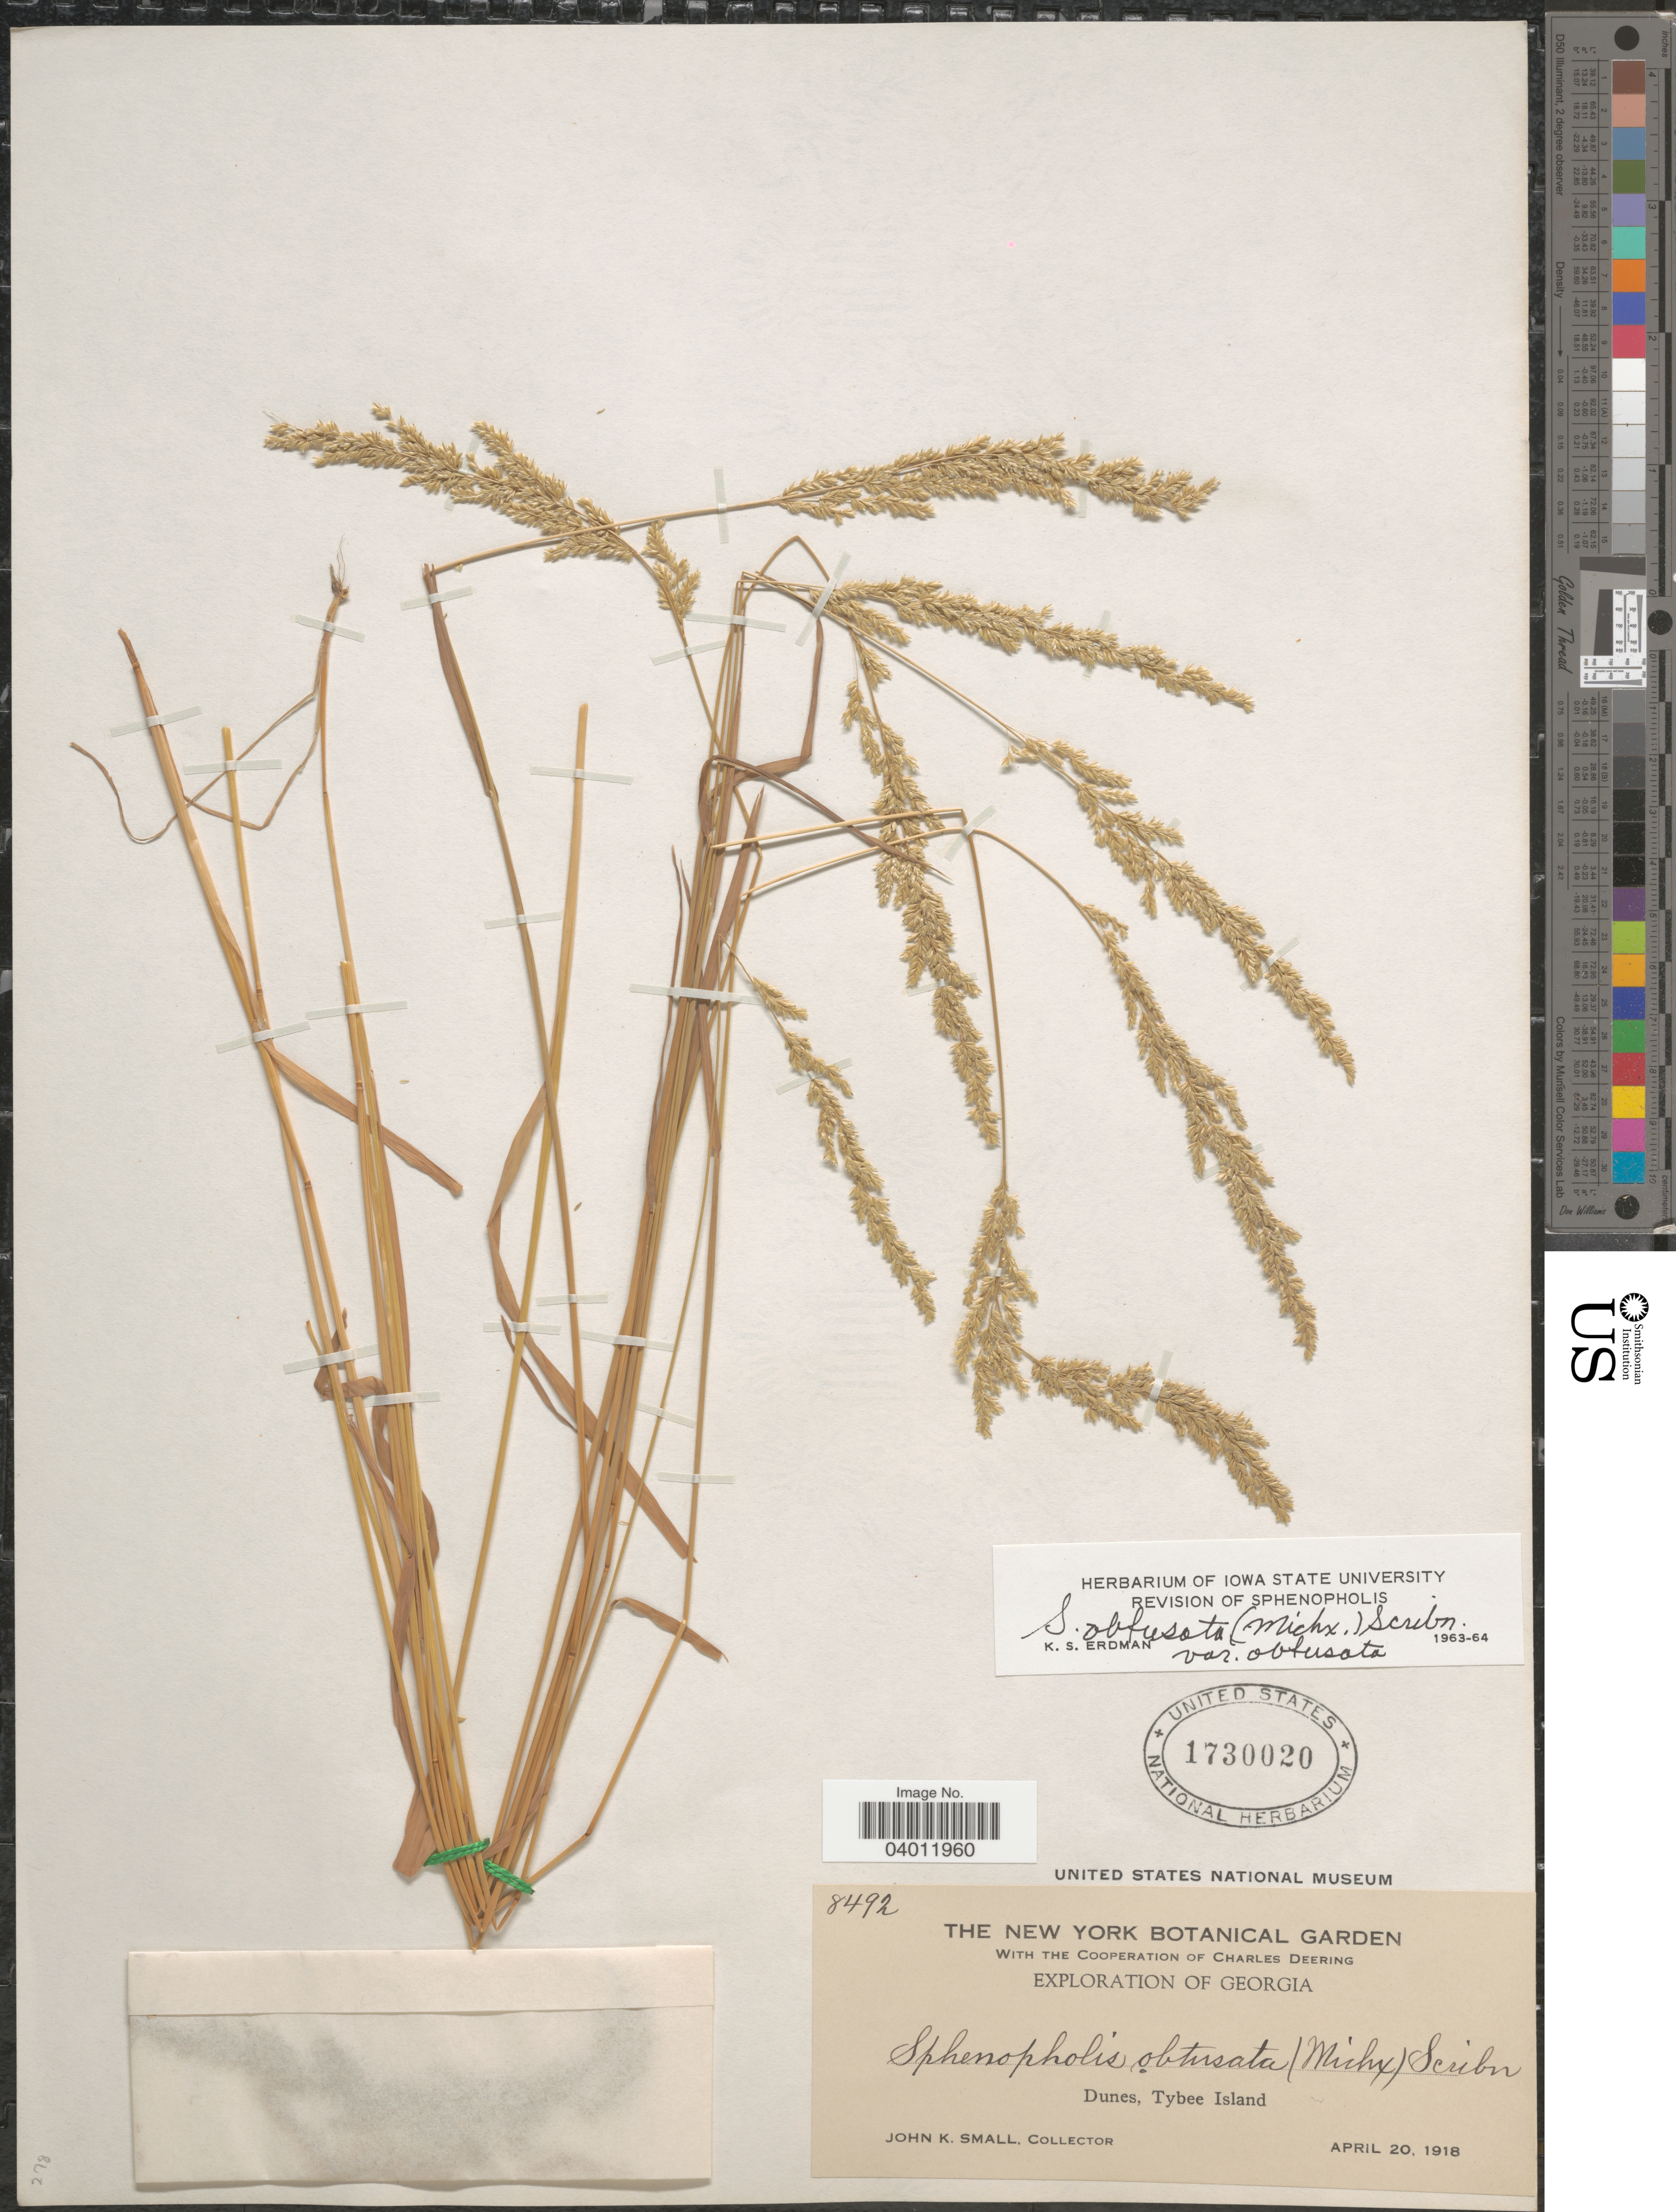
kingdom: Plantae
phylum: Tracheophyta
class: Liliopsida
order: Poales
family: Poaceae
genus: Sphenopholis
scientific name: Sphenopholis obtusata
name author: (Michx.) Scribn.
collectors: J. K. Small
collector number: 8492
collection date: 1918-04-20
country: United States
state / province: Georgia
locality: Dunes, Tybee Island.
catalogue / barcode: US 1730020